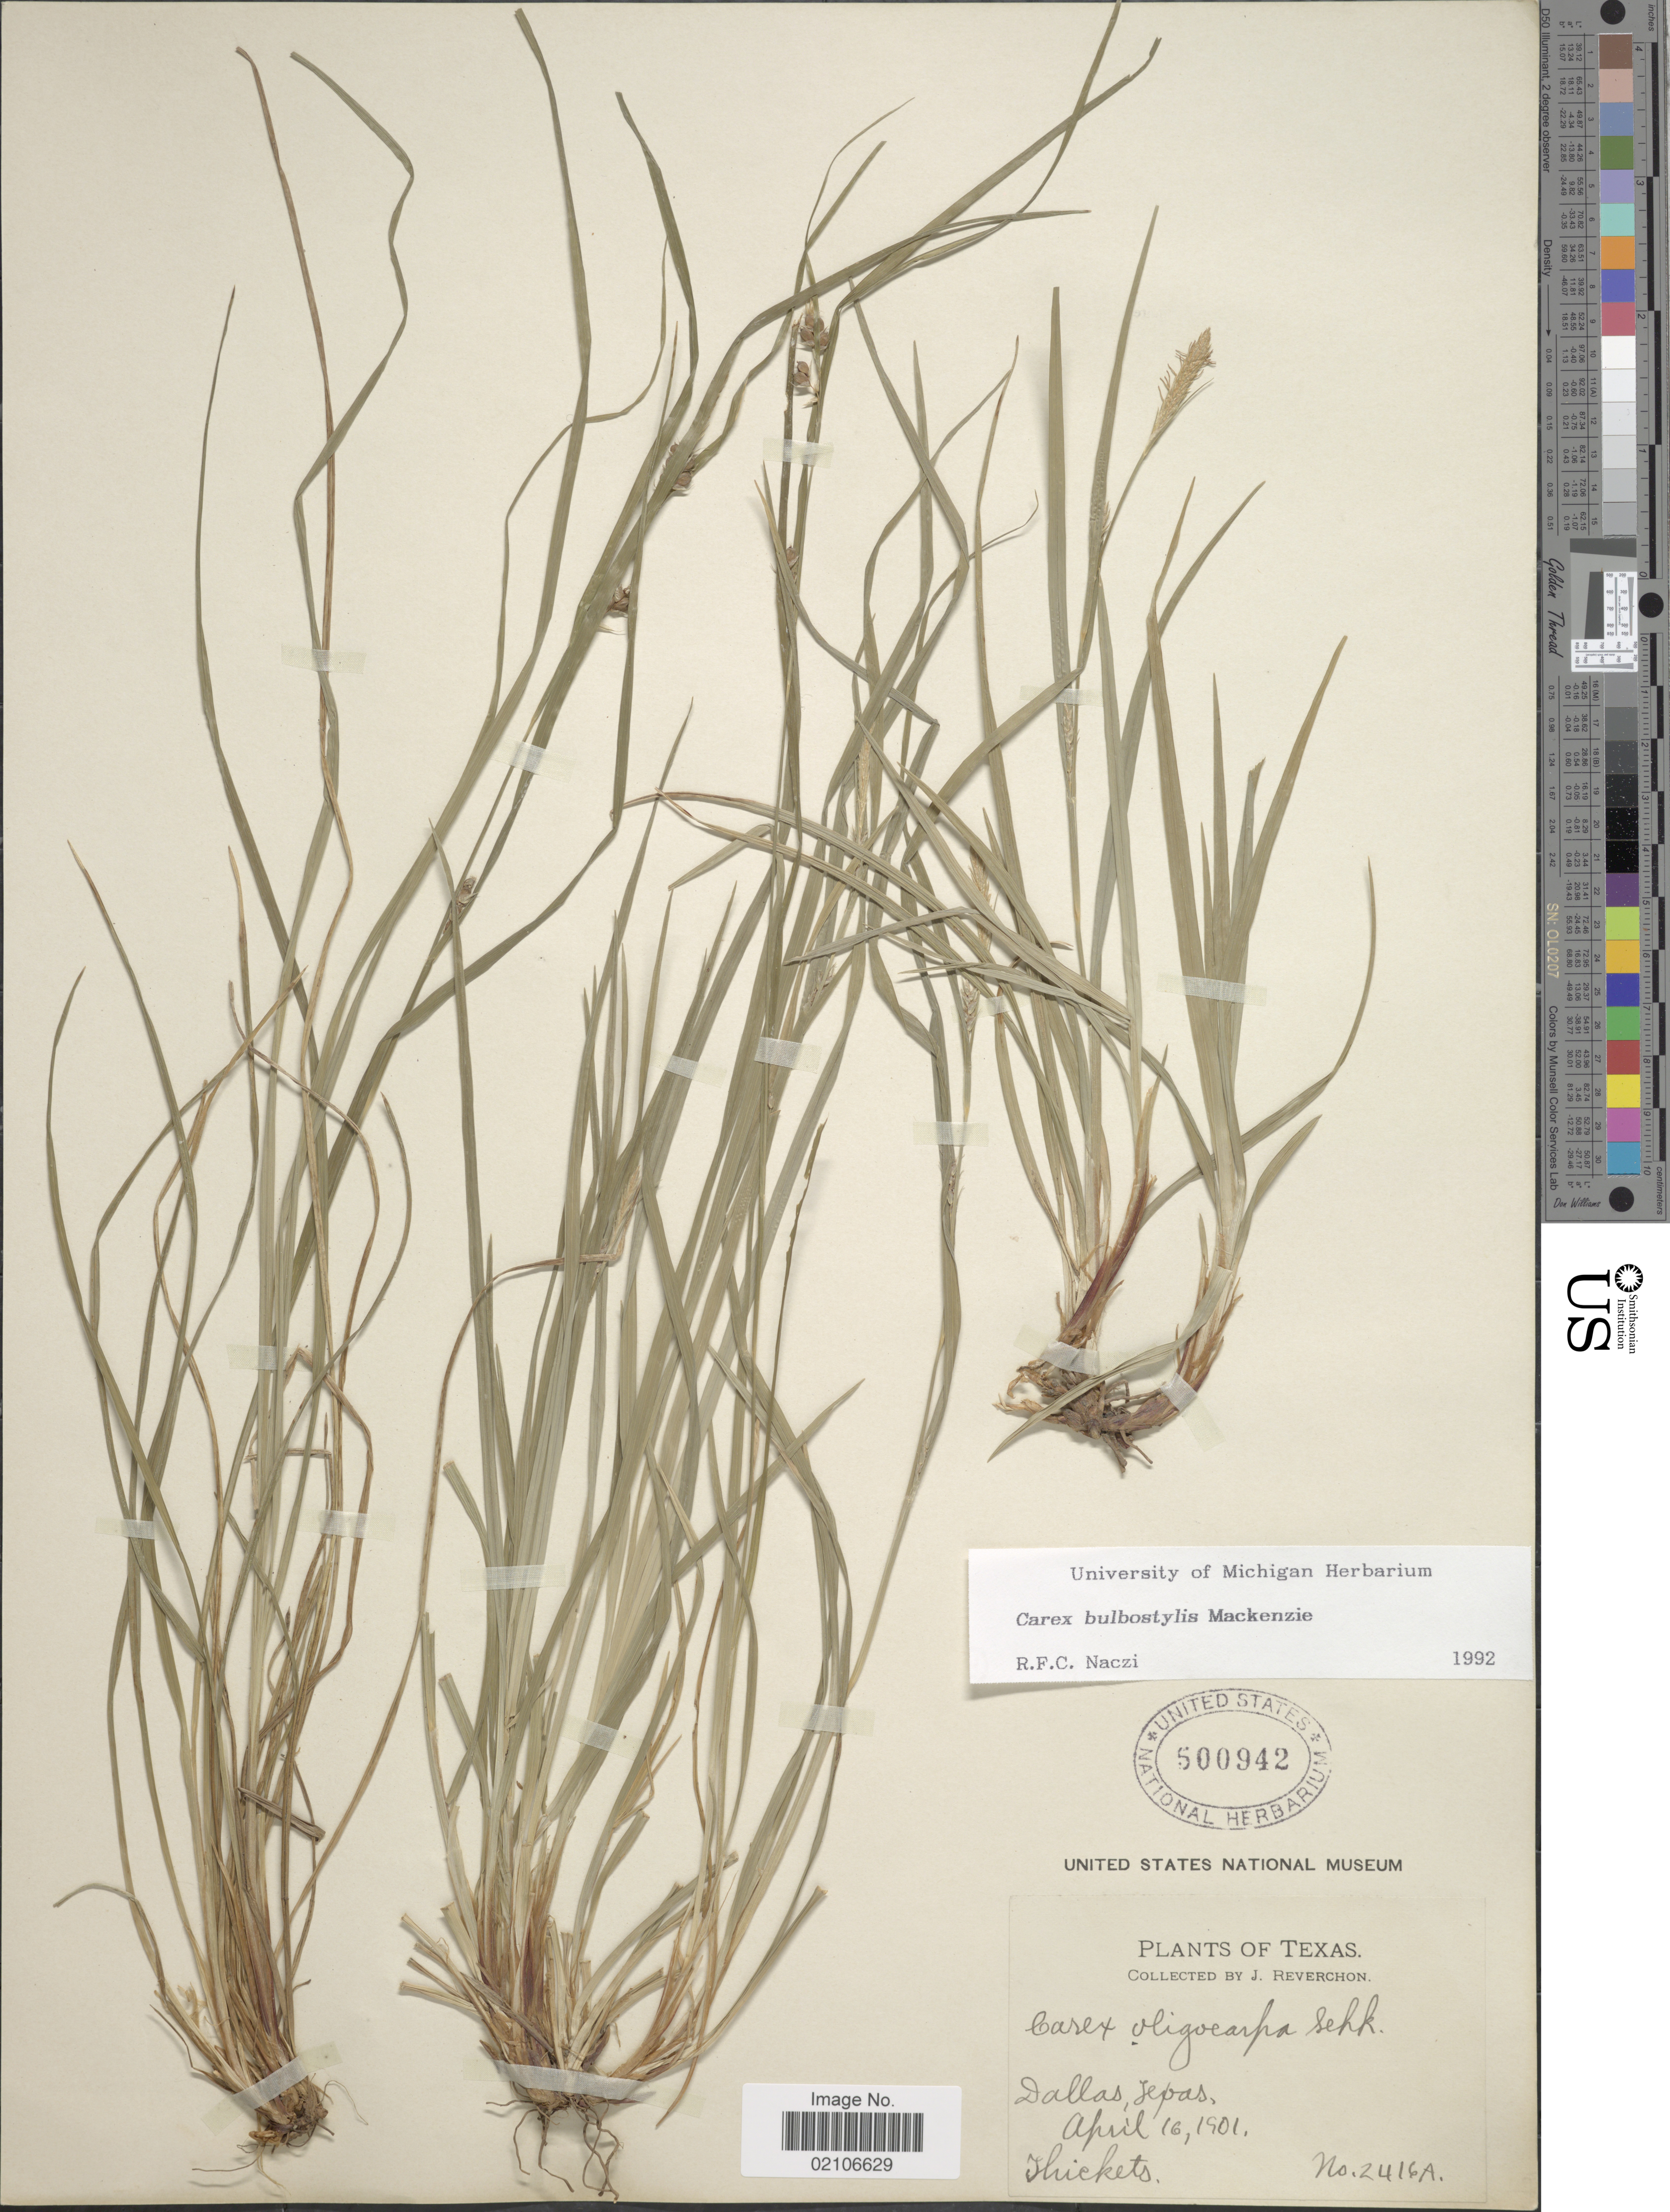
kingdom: Plantae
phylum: Tracheophyta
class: Liliopsida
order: Poales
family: Cyperaceae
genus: Carex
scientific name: Carex bulbostylis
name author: Mack.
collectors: J. Reverchon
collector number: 2416A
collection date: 1901-04-16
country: United States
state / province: Texas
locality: Dallas, Thickets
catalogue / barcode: US 500942